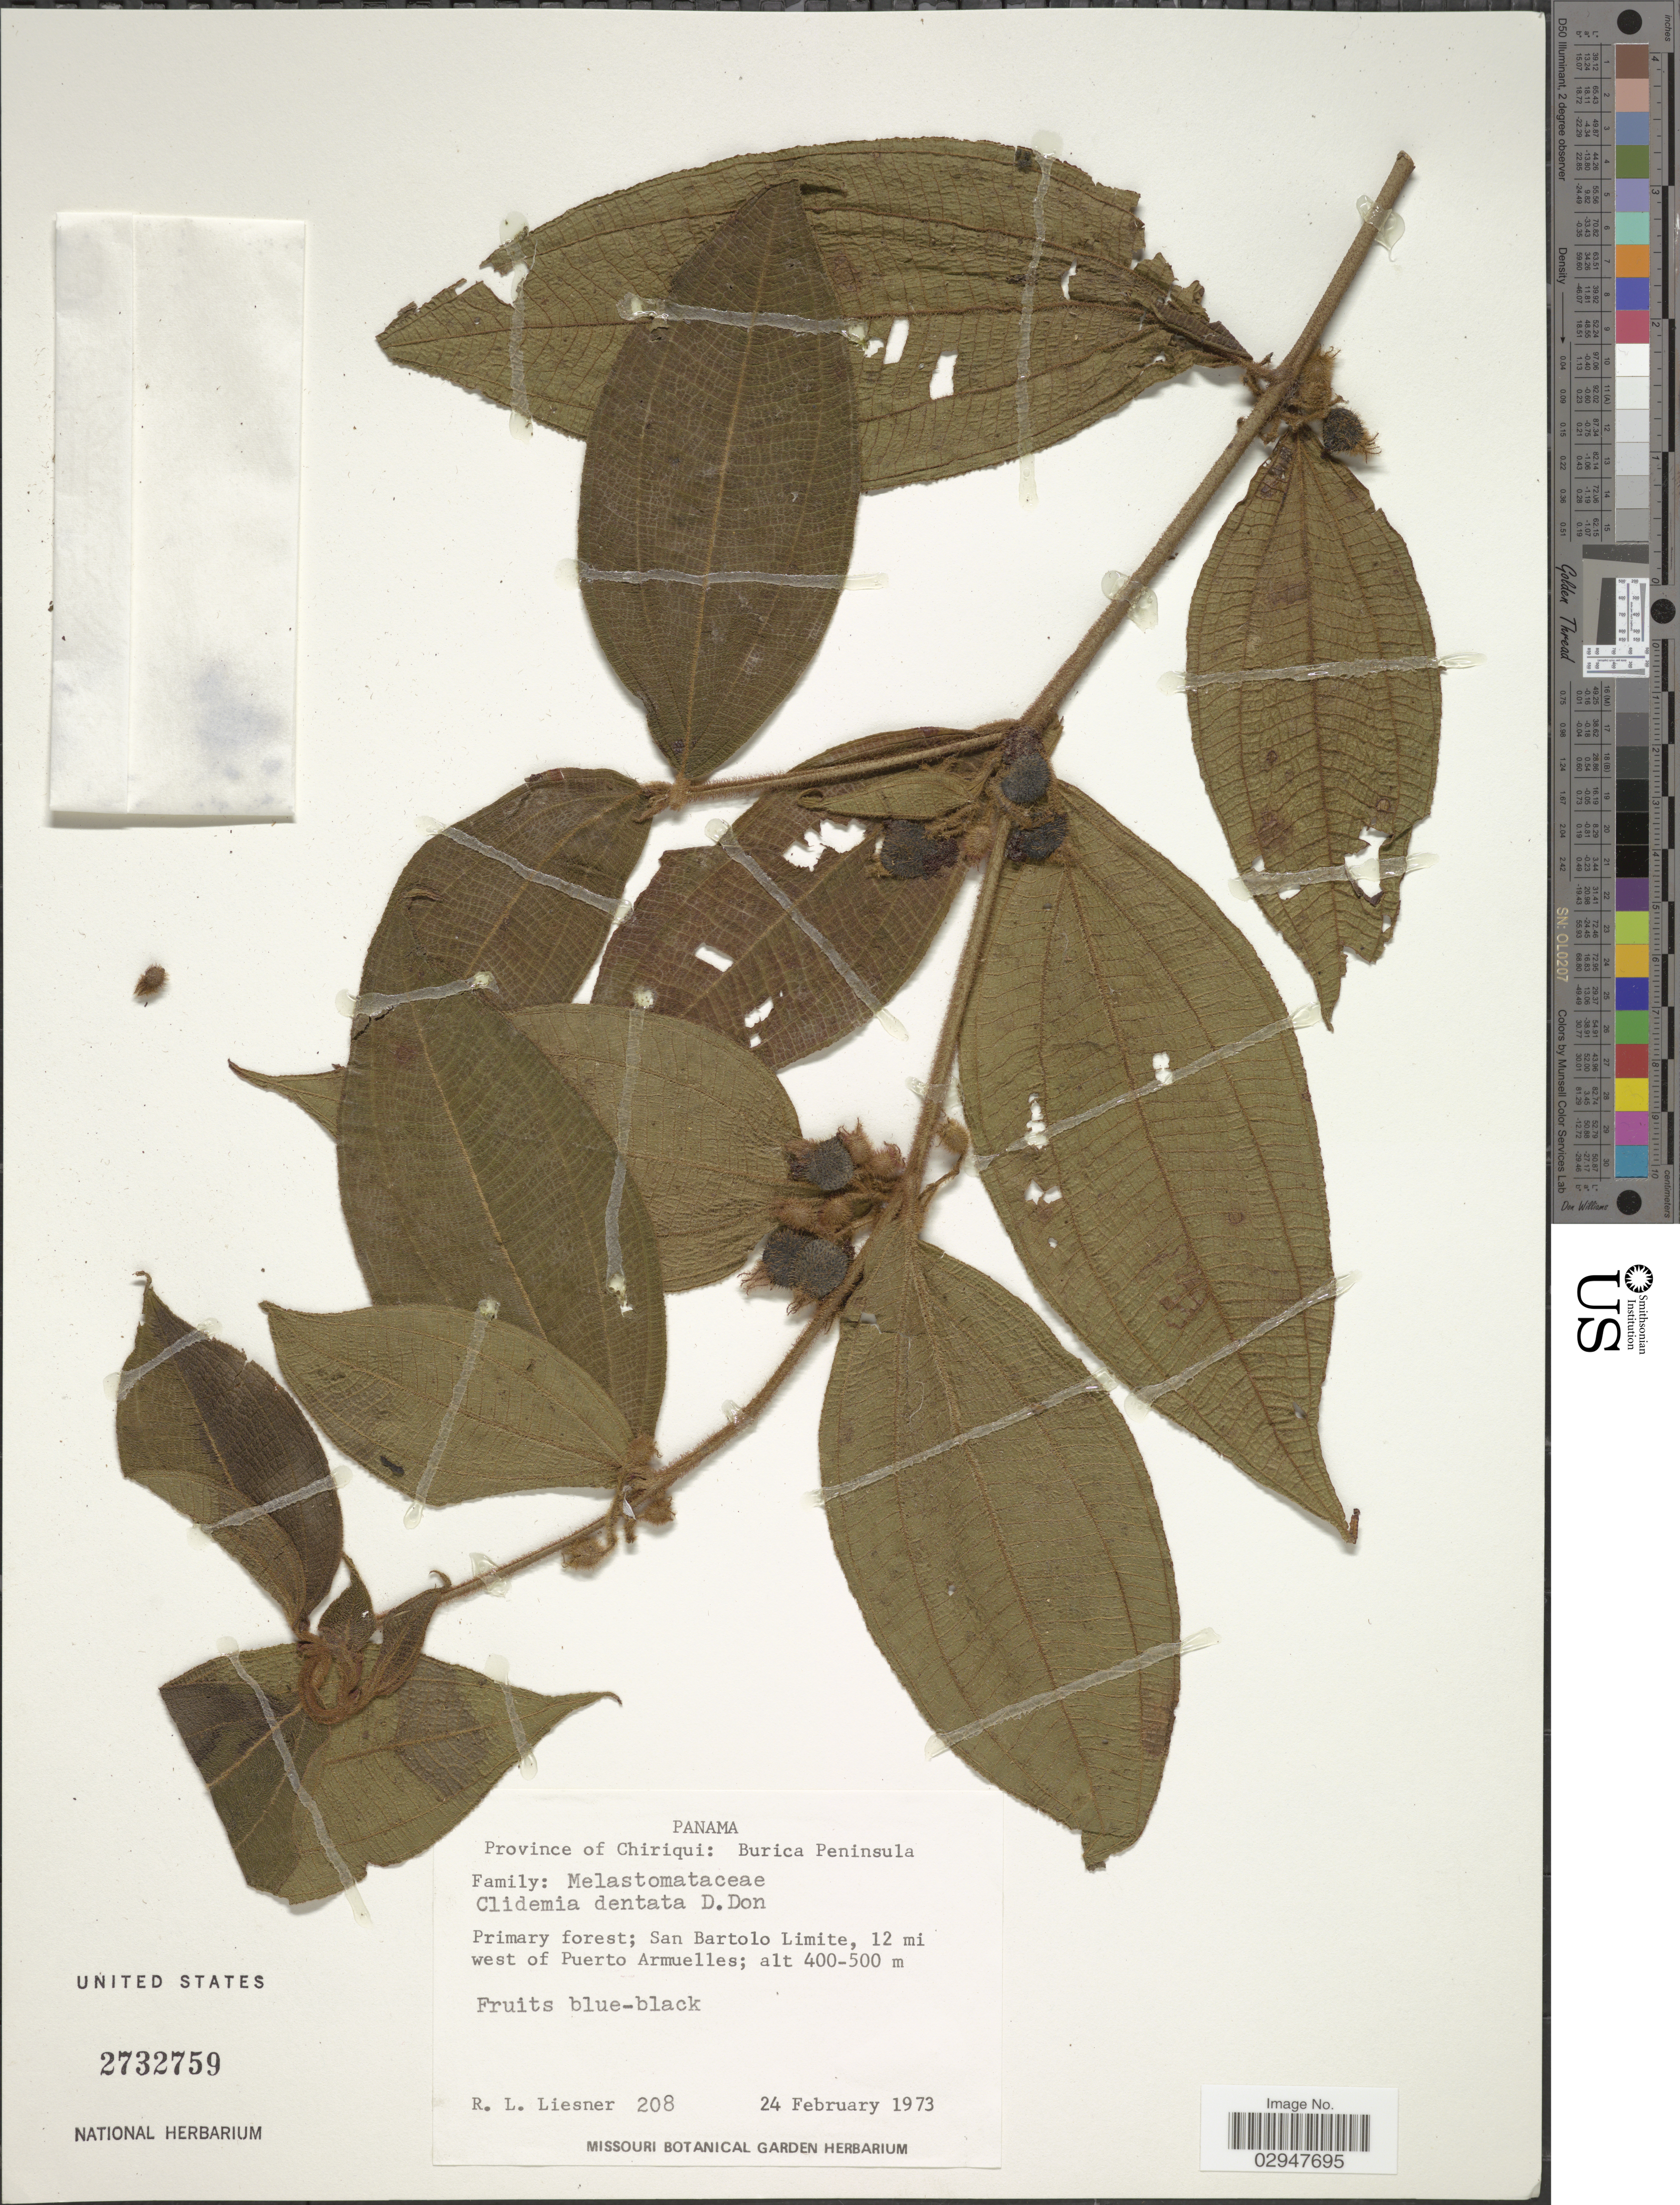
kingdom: Plantae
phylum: Tracheophyta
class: Magnoliopsida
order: Myrtales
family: Melastomataceae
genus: Clidemia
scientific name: Clidemia dentata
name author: D. Don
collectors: R. L. Liesner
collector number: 208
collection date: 1973-02-24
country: Panama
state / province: Chiriqui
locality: Burica Peninsula, Primary forest; San Bartolo Limite, 12 mi west of Puerto Armuelles.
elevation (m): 400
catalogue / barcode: US 2732759